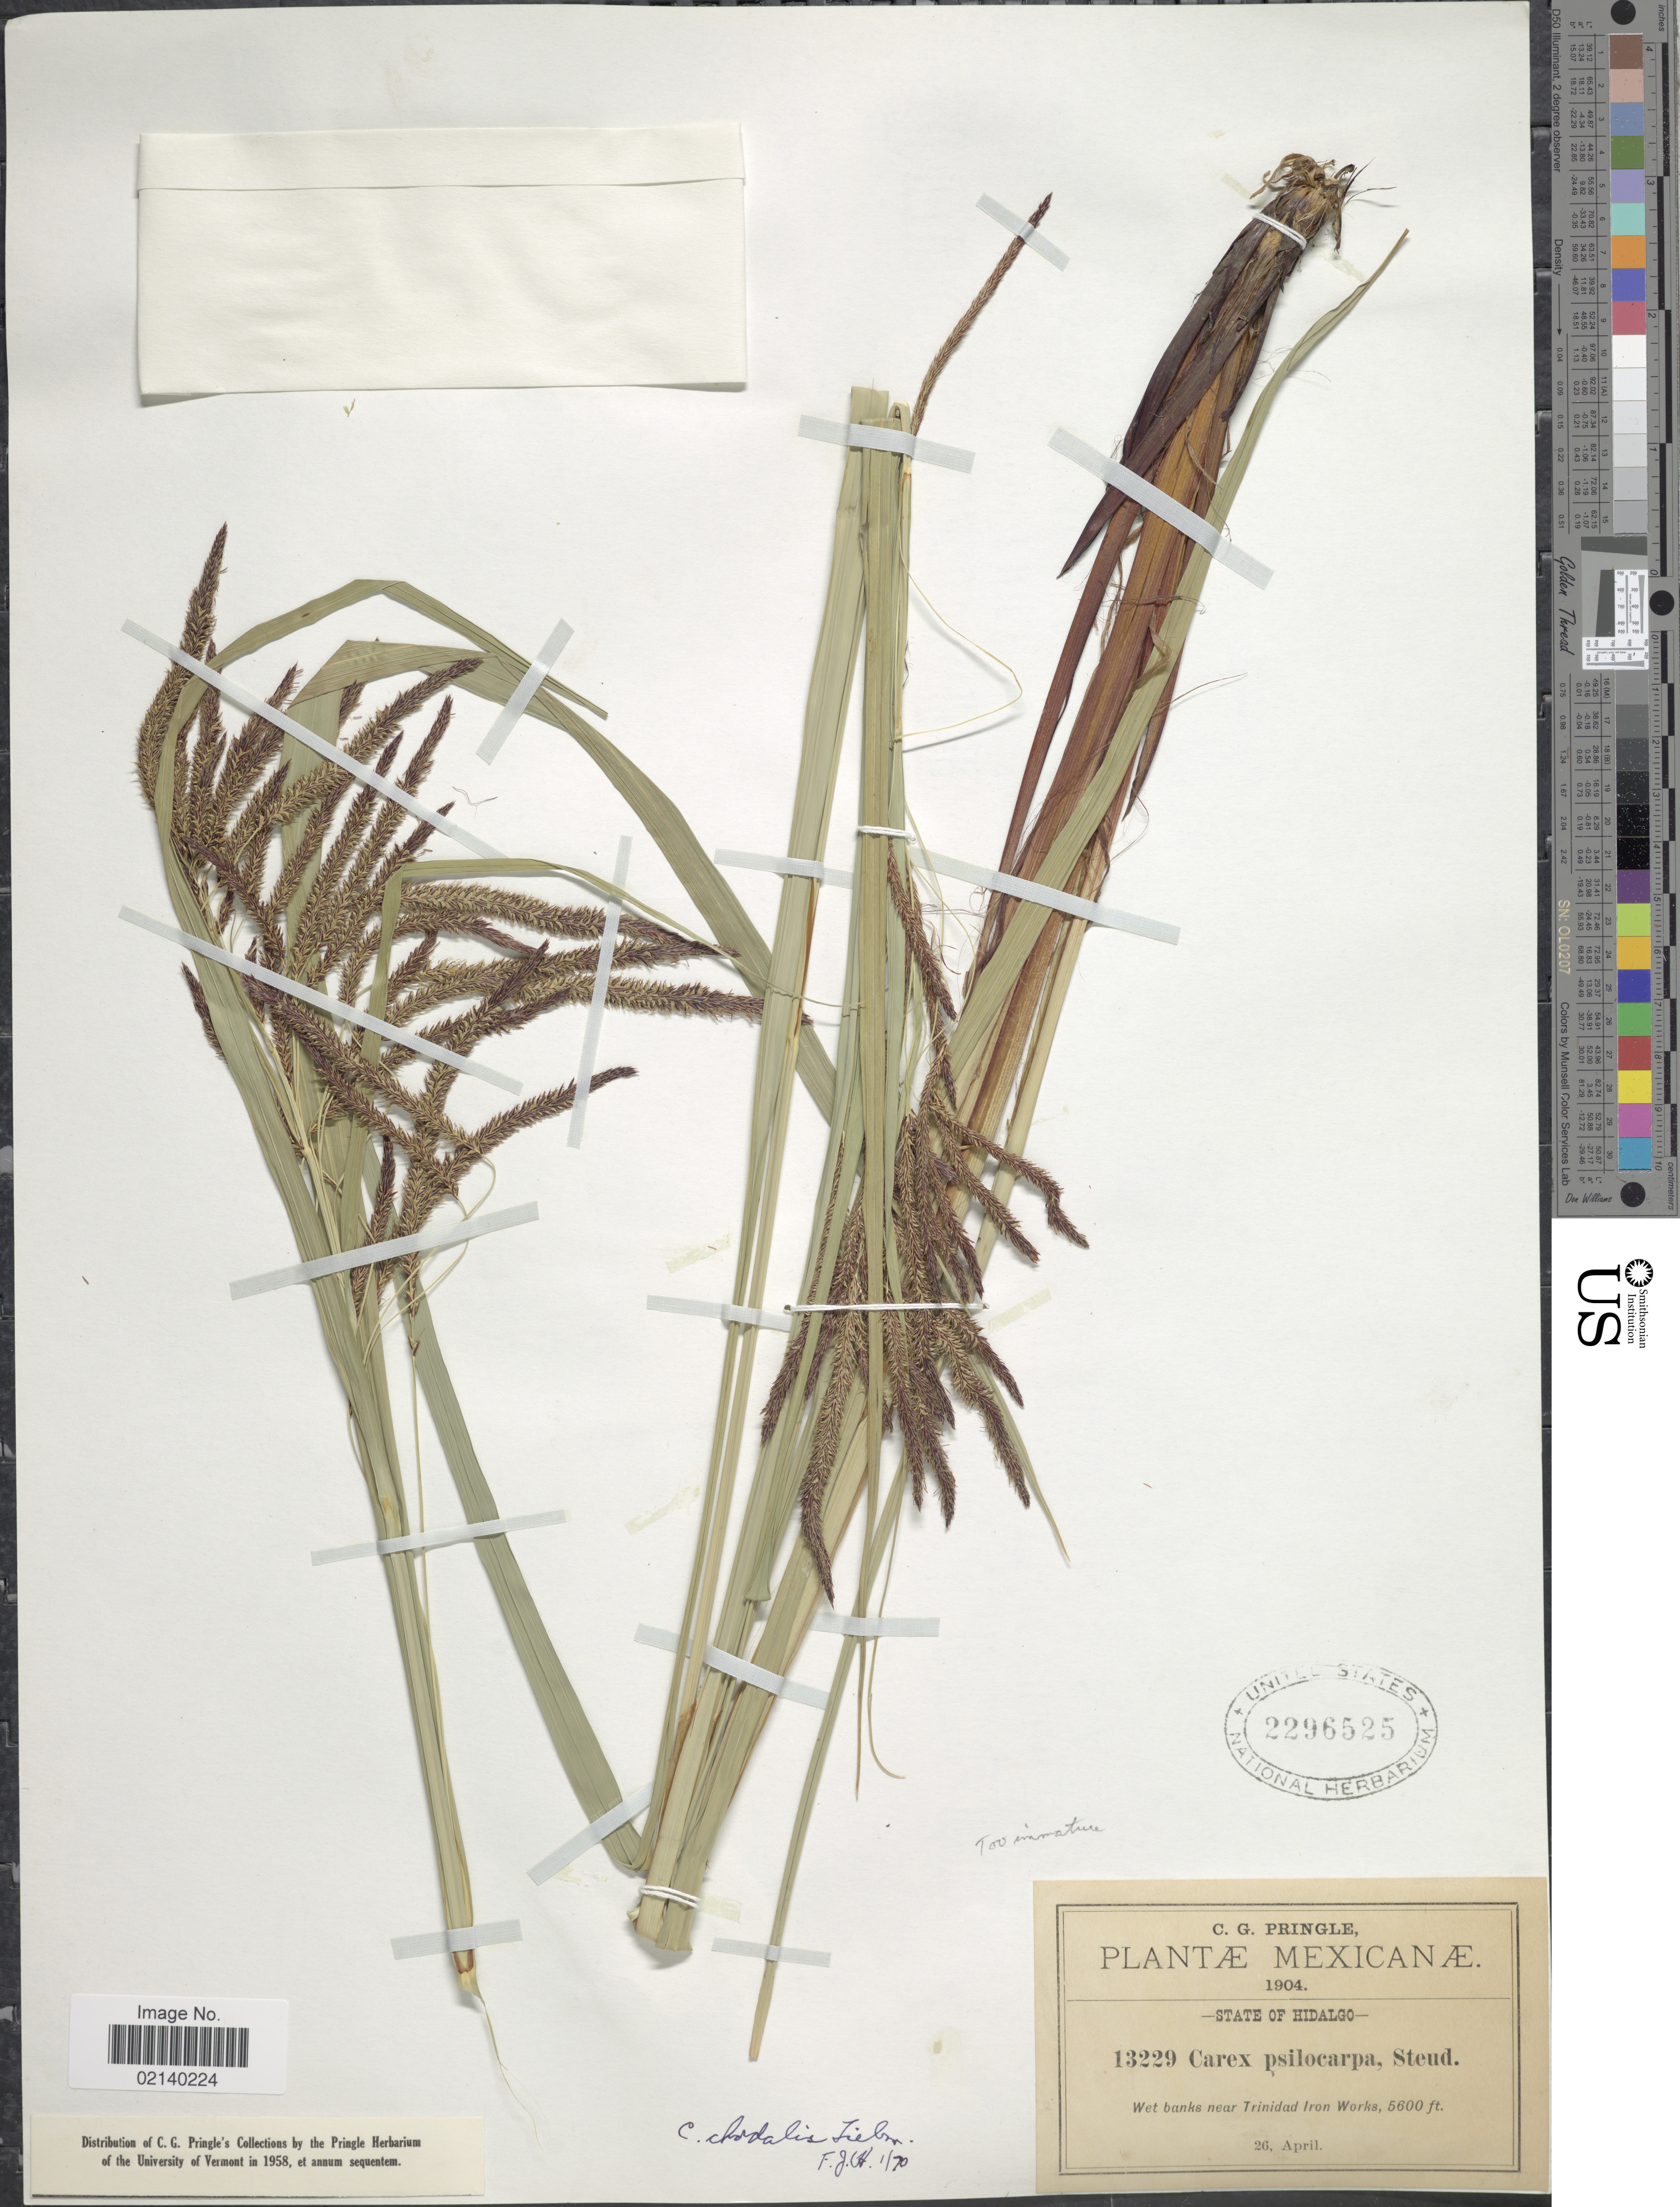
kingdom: Plantae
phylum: Tracheophyta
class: Liliopsida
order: Poales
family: Cyperaceae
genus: Carex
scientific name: Carex chordalis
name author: Liebm.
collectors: C. G. Pringle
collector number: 13229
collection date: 1904-04-26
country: Mexico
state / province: Hidalgo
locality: Wet banks near Trinidad Iron Works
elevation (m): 1707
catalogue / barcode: US 2296525